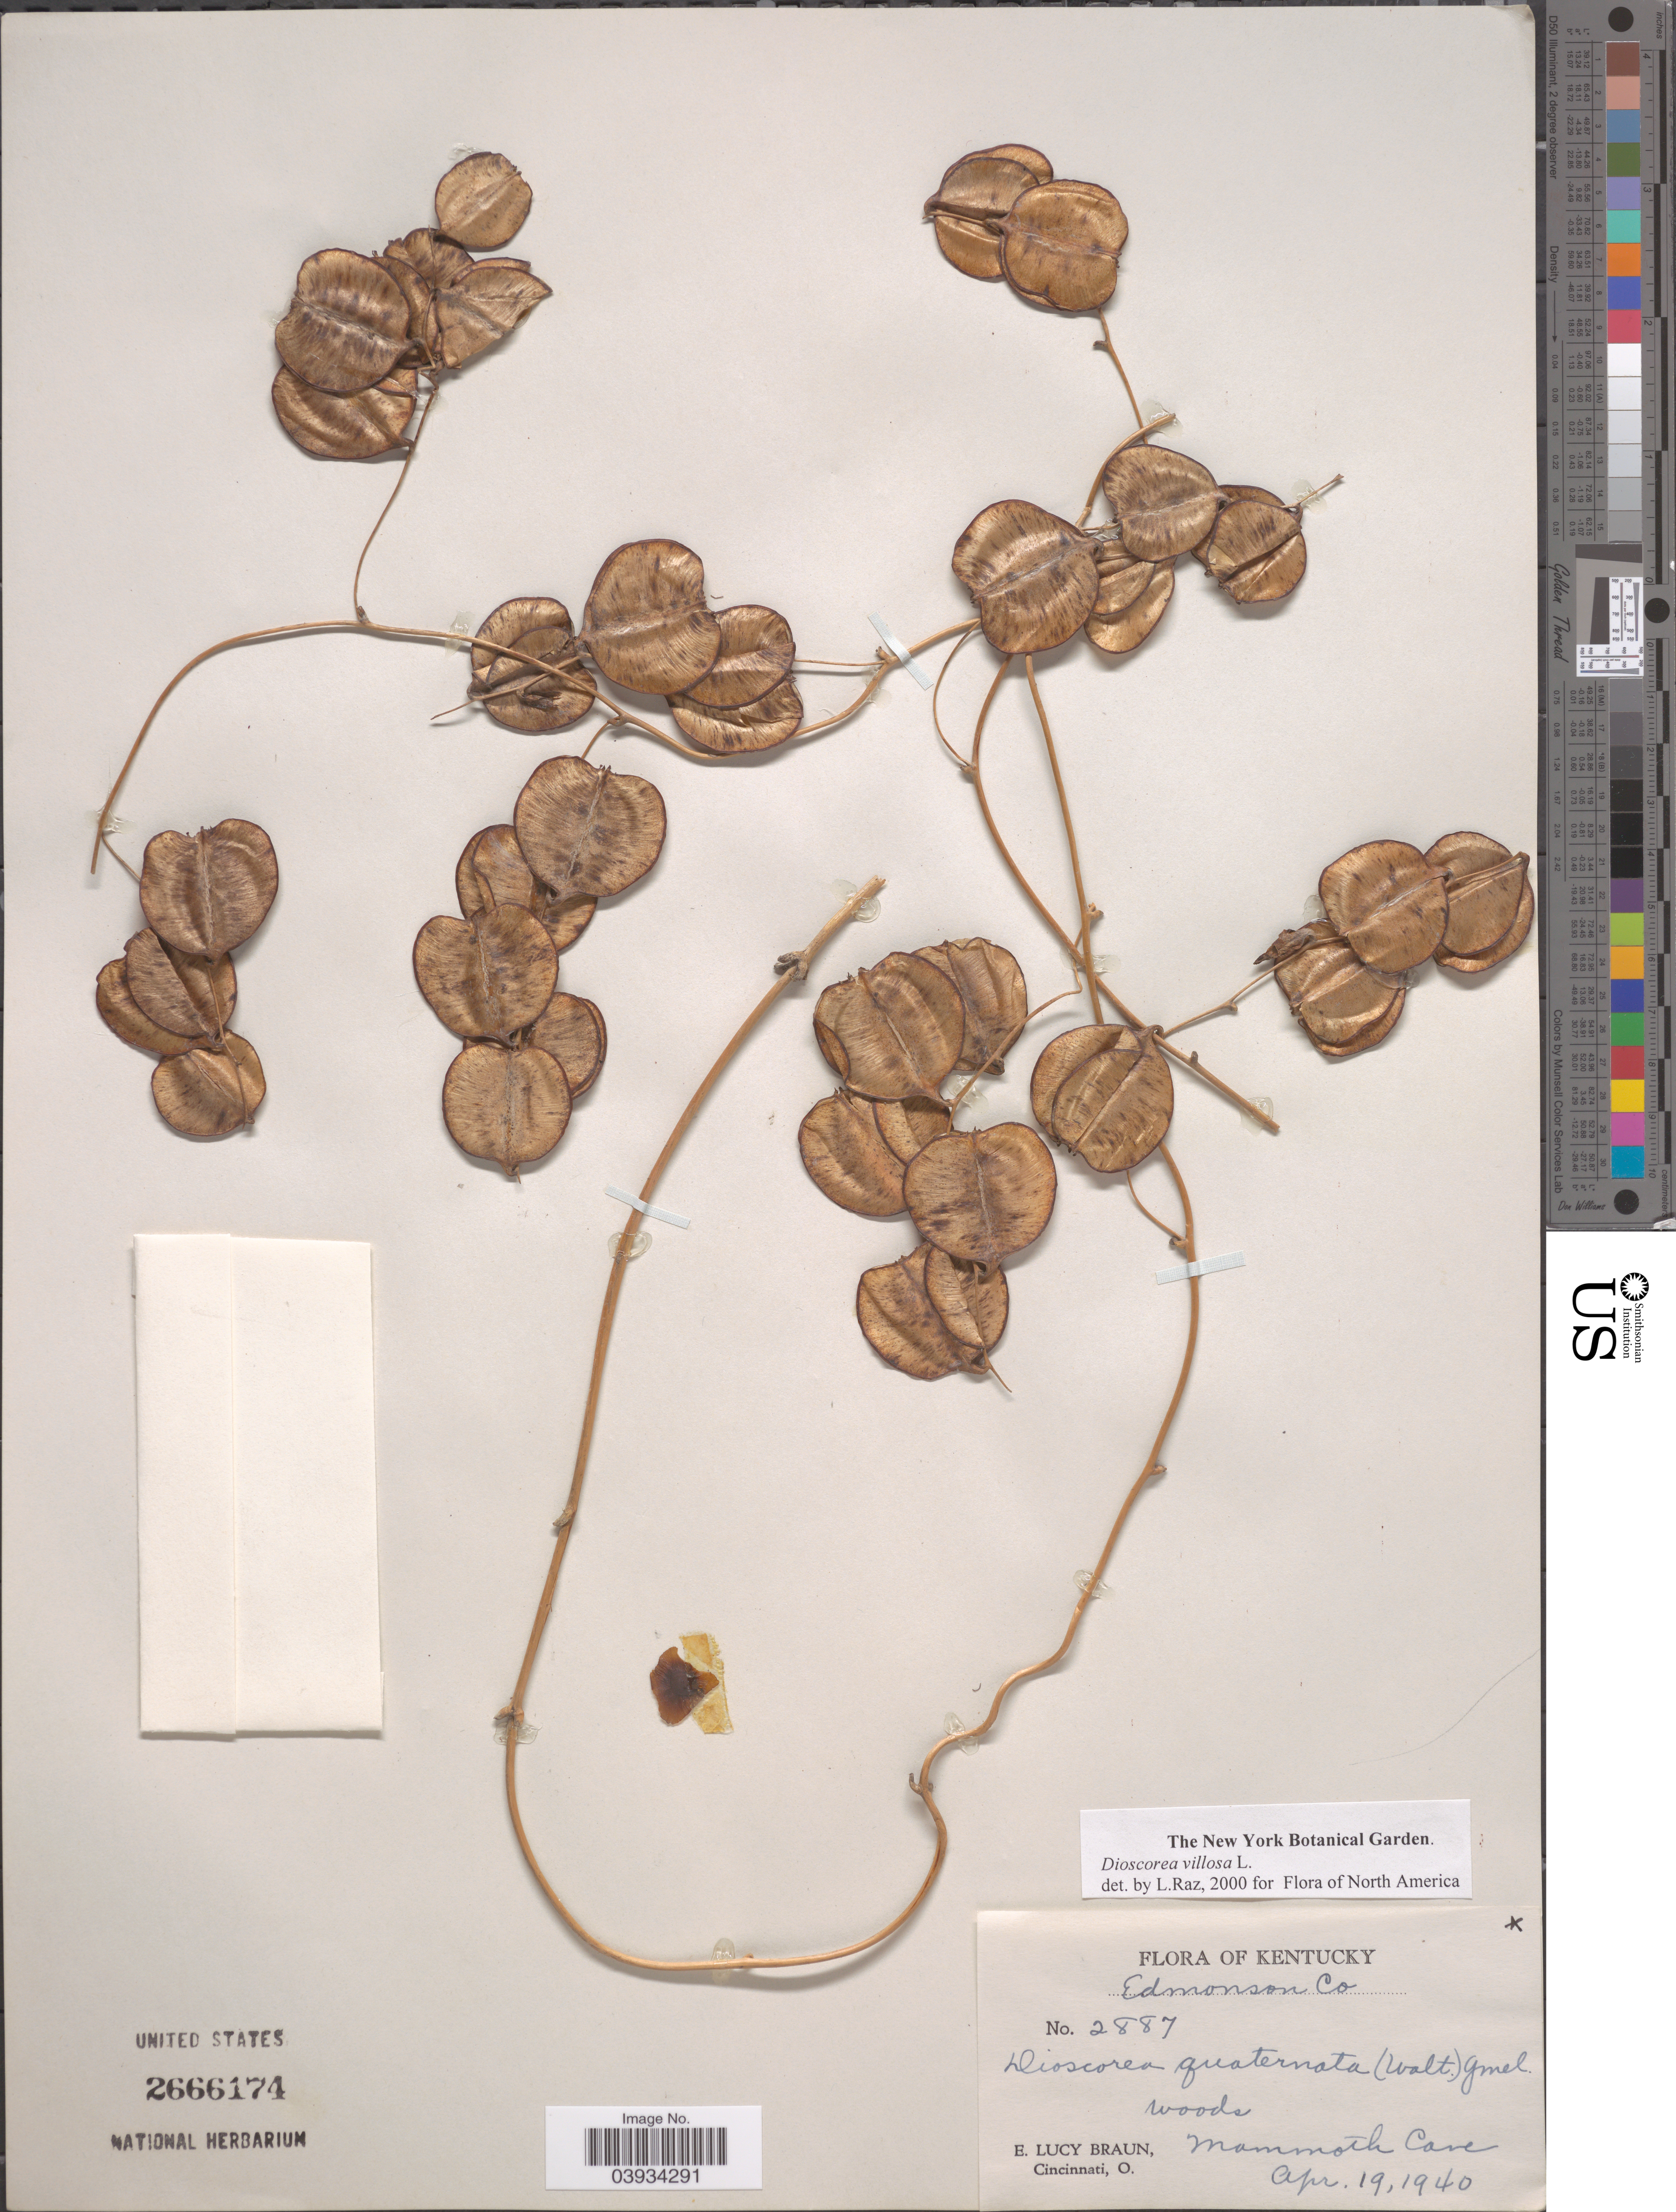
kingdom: Plantae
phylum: Tracheophyta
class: Liliopsida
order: Dioscoreales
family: Dioscoreaceae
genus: Dioscorea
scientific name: Dioscorea villosa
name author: L.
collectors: E. L. Braun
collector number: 2887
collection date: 1940-04-19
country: United States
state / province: Kentucky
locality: Edmonson Co. Mammoth Cave.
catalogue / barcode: US 2666174